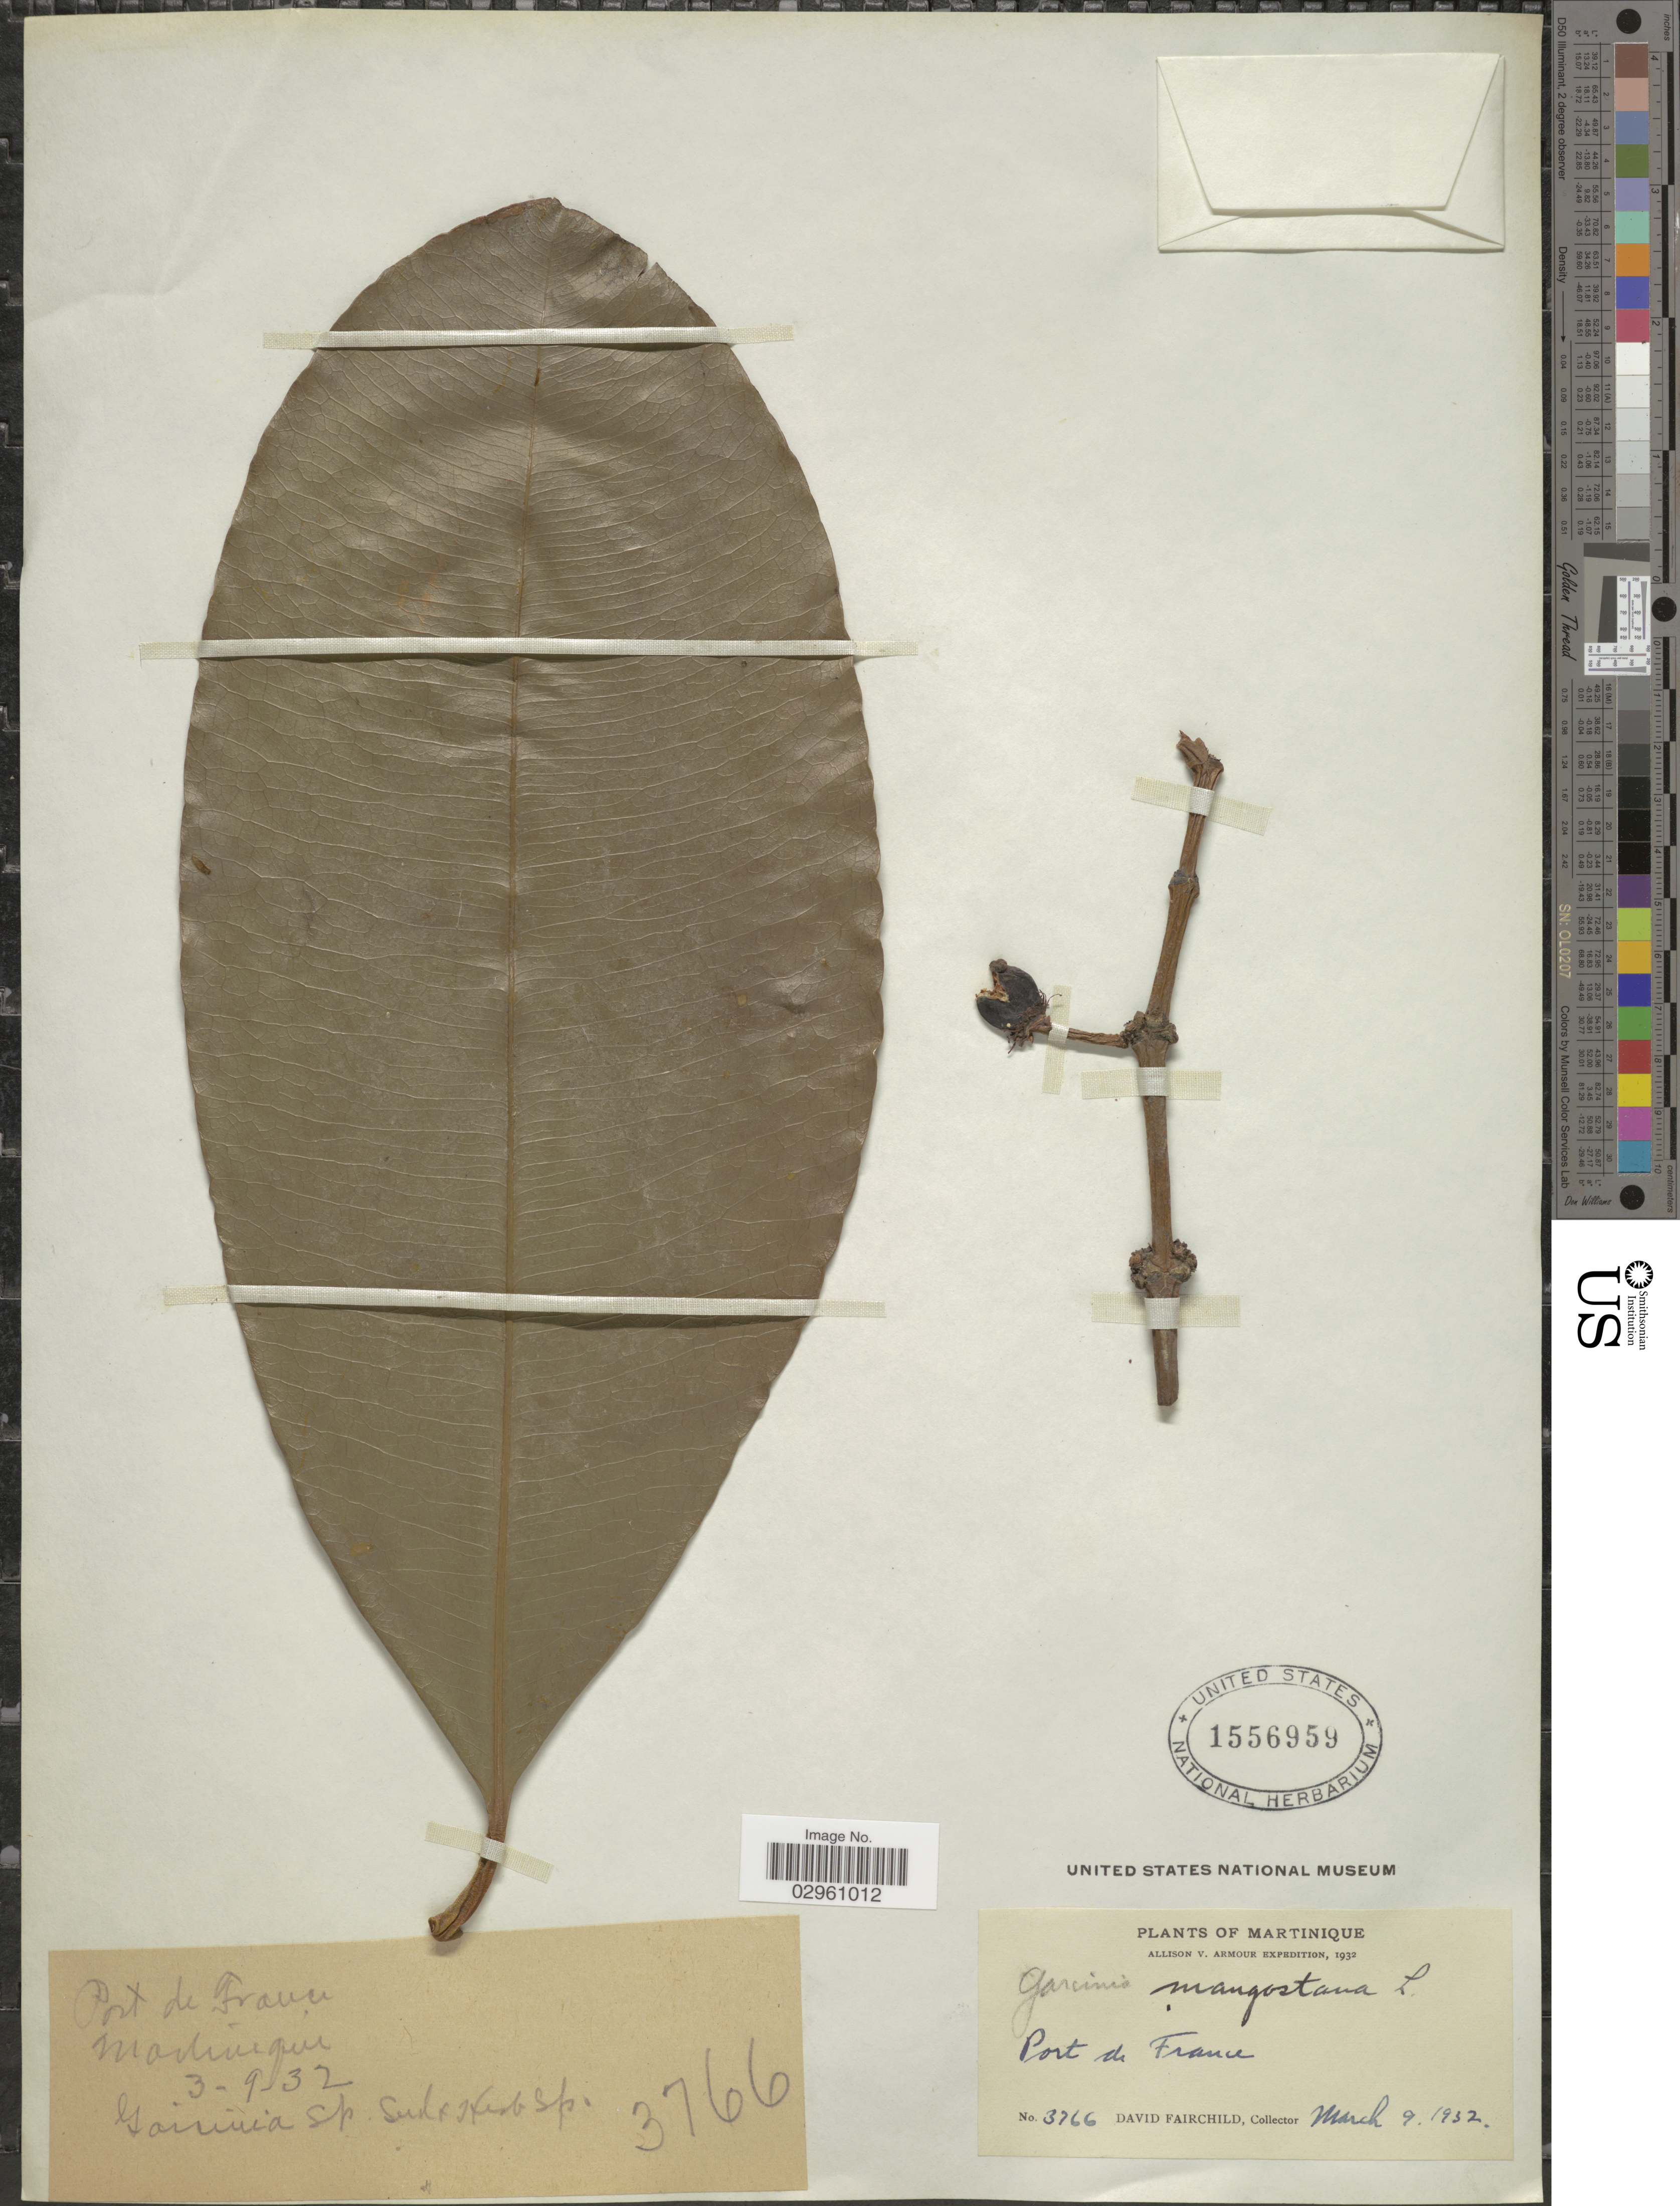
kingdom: Plantae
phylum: Tracheophyta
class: Magnoliopsida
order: Malpighiales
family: Clusiaceae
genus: Garcinia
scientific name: Garcinia mangostana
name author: L.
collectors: D. Fairchild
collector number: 3766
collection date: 1932-03-09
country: Martinique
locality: Port du France.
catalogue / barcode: US 1556959